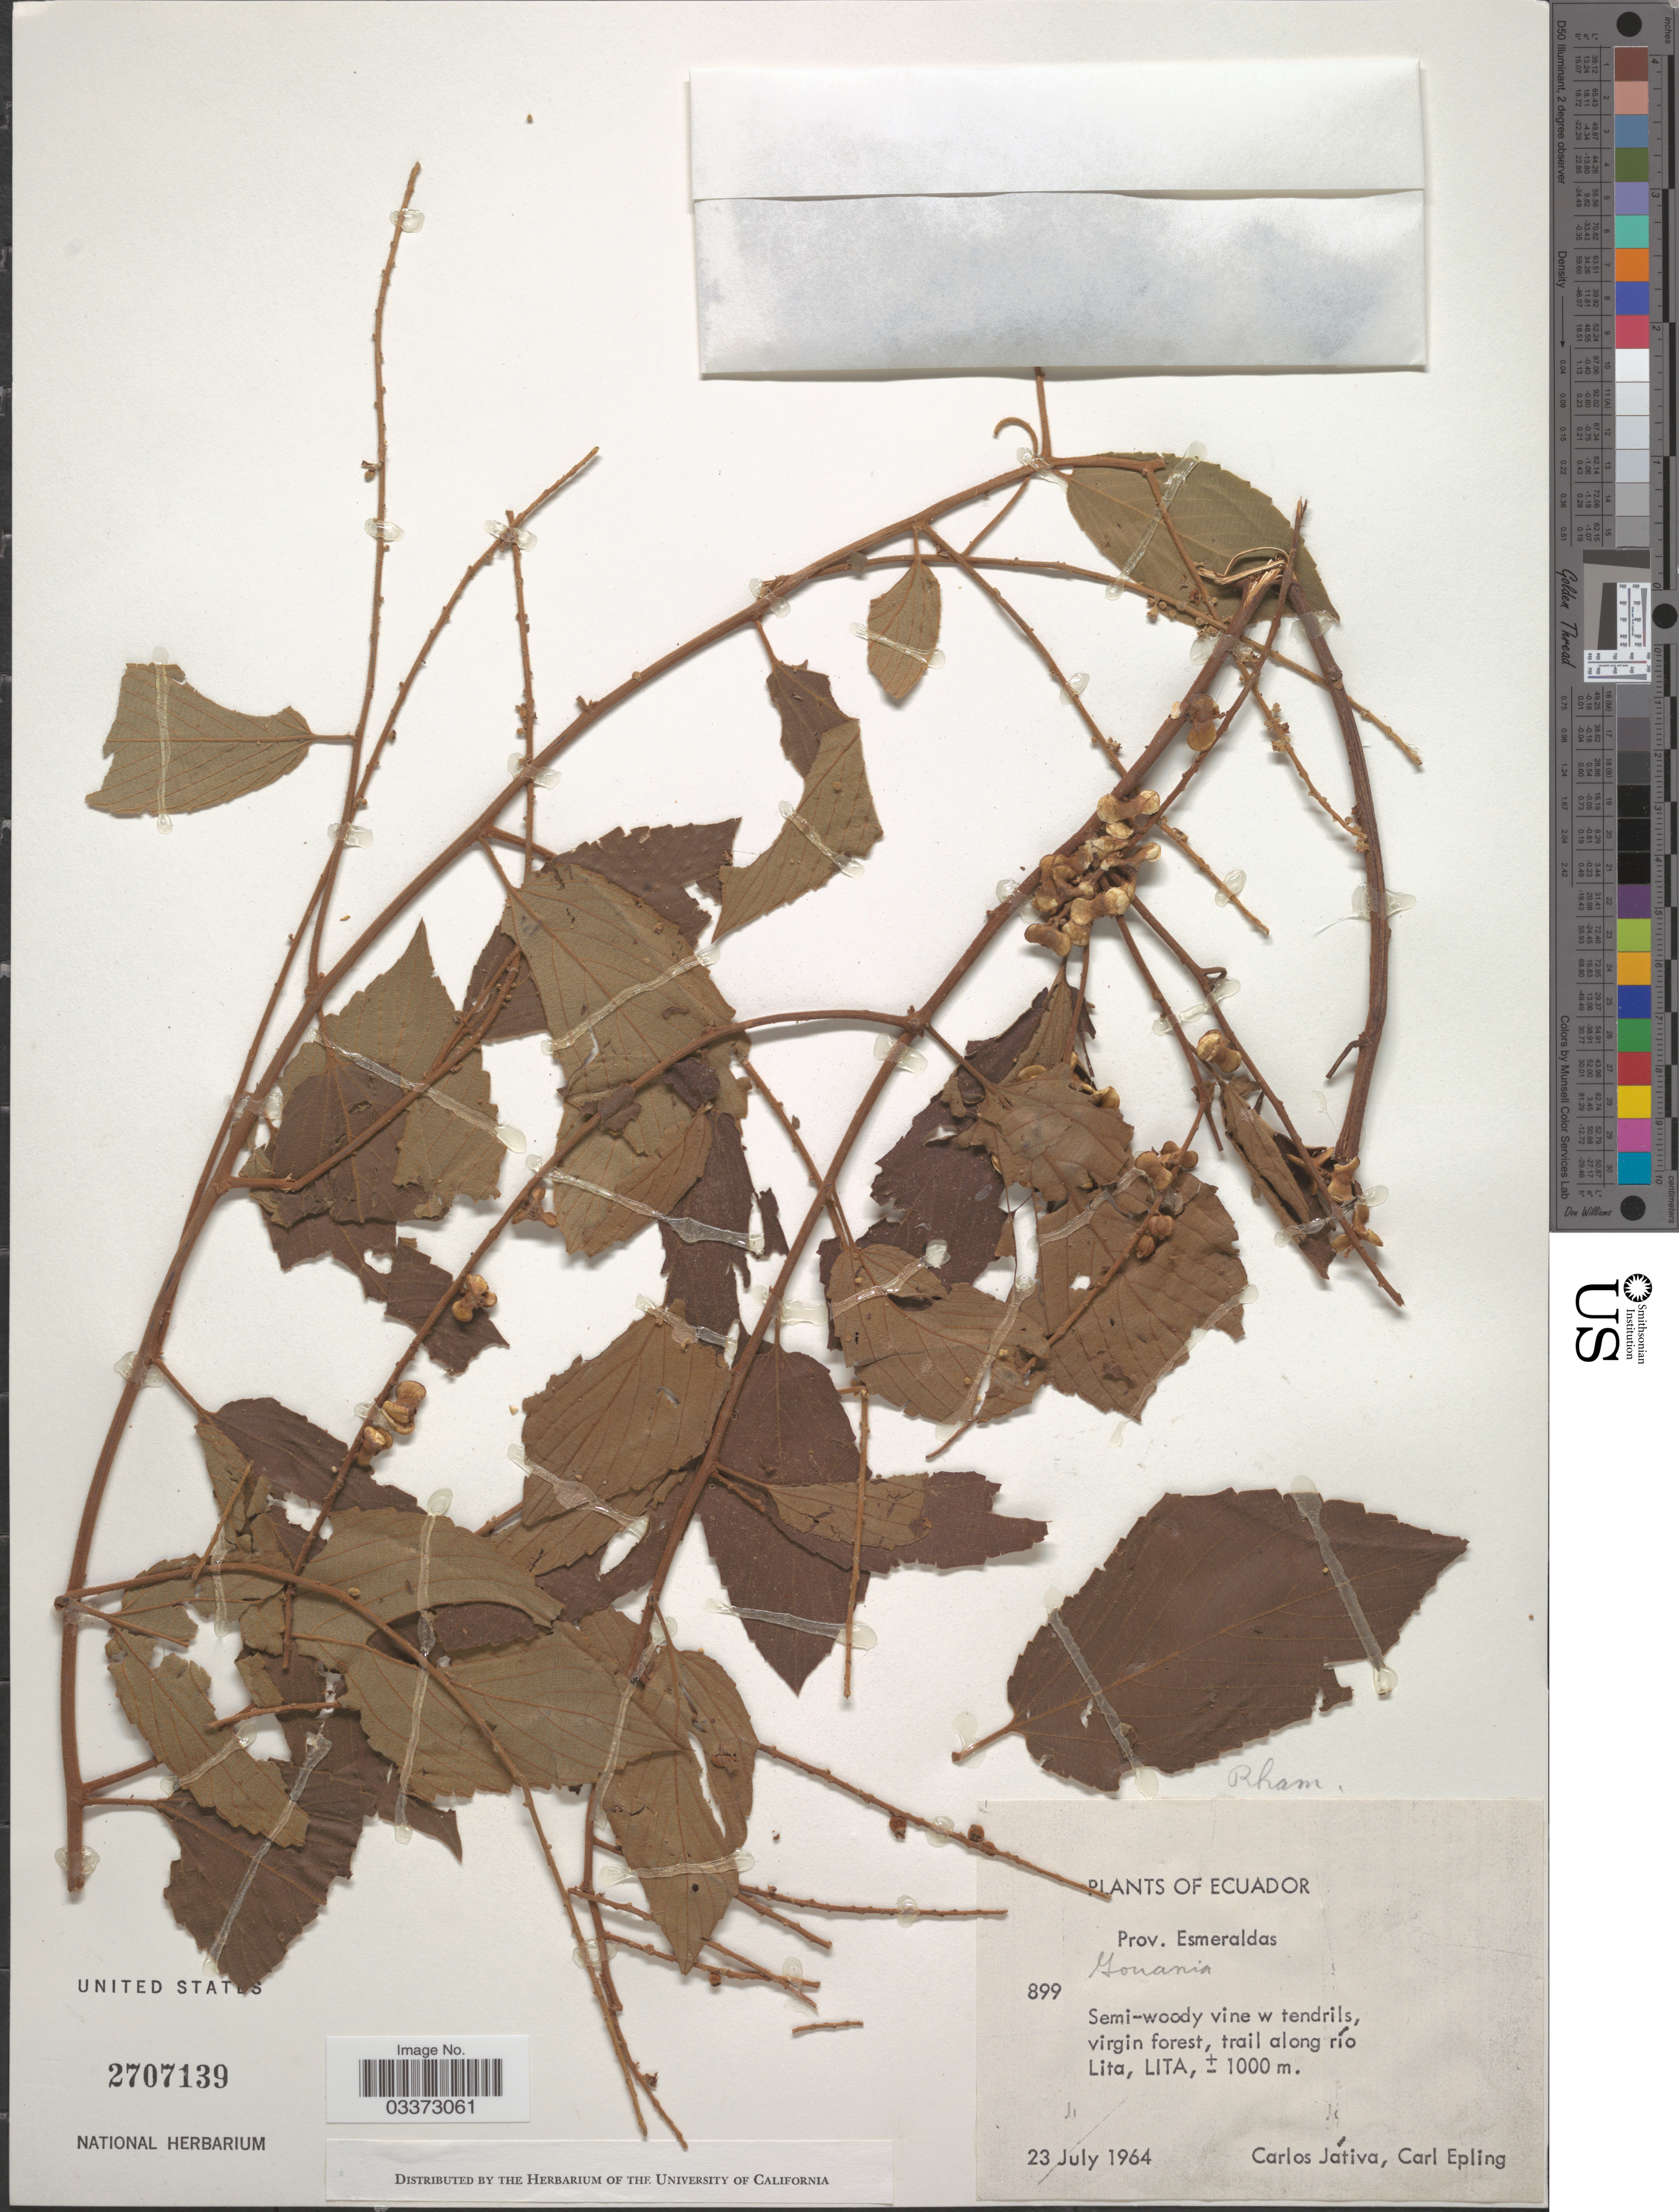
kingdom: Plantae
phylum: Tracheophyta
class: Magnoliopsida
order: Rosales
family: Rhamnaceae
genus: Gouania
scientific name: Gouania sp.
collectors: C. D. Játiva & C. C. Epling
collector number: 899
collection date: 1964-07-23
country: Ecuador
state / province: Esmeraldas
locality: Trail along río Lita, Lita.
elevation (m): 1000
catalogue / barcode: US 2707139